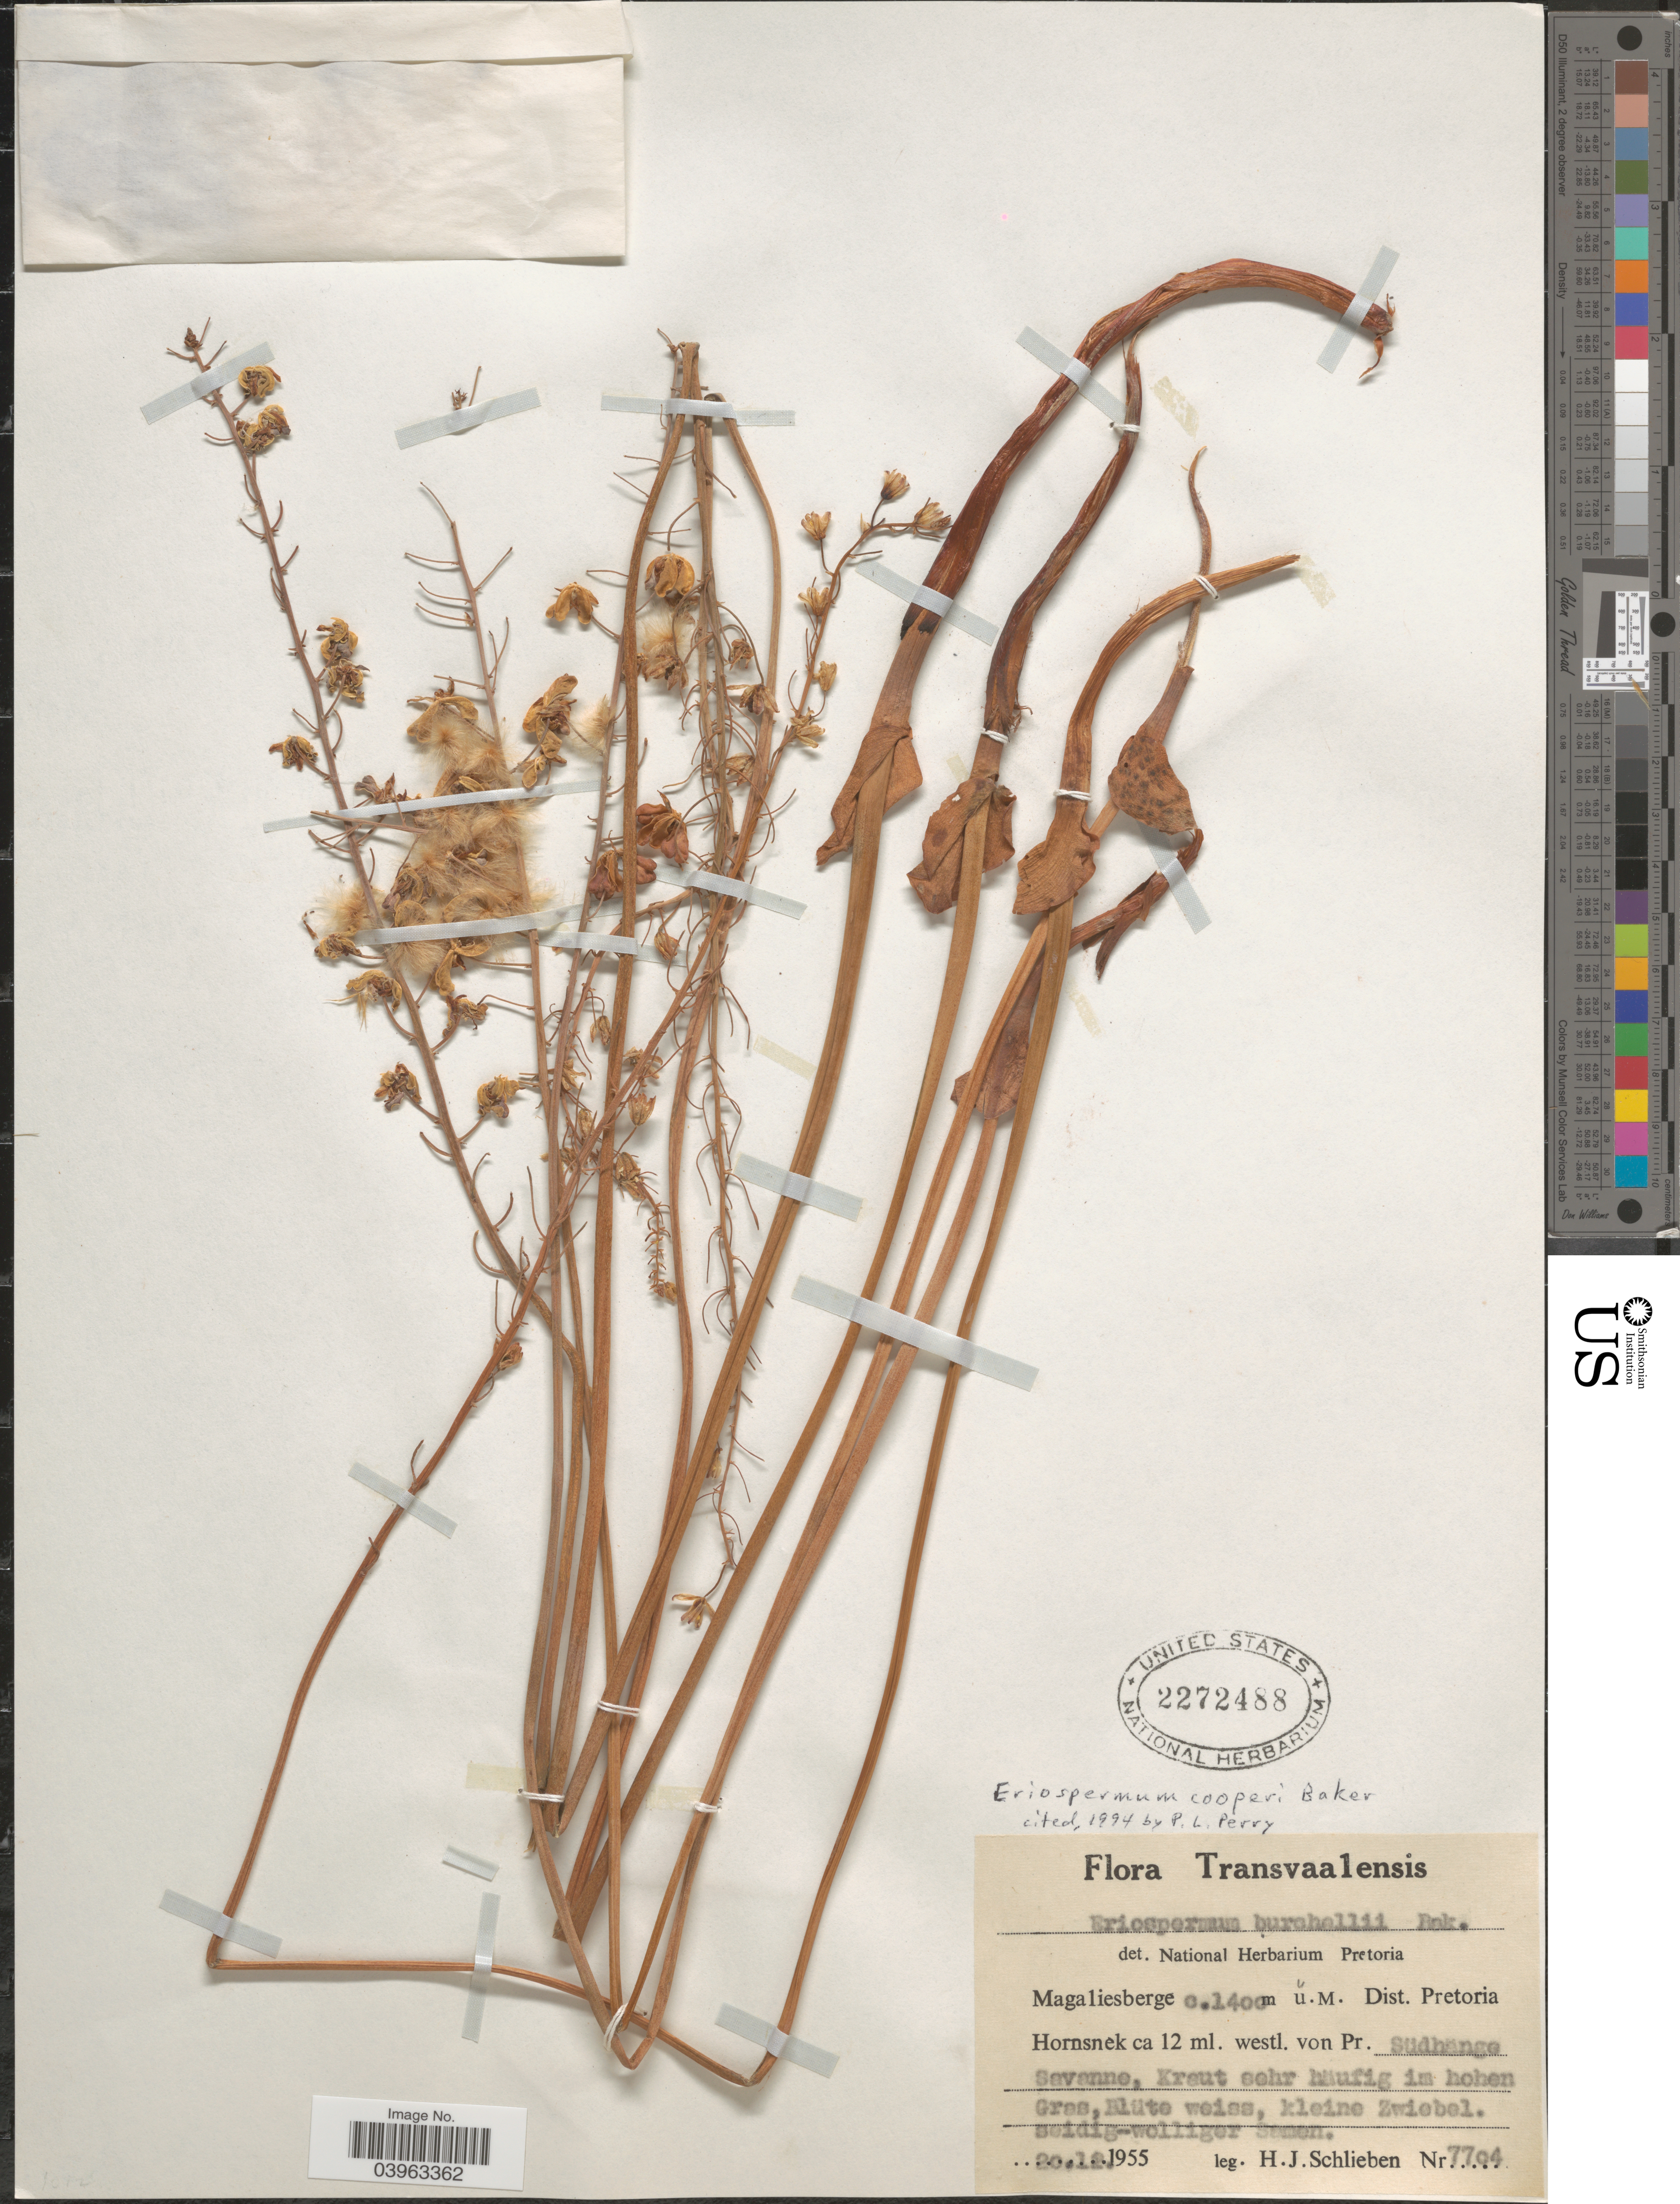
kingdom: Plantae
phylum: Tracheophyta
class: Liliopsida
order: Asparagales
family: Asparagaceae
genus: Eriospermum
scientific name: Eriospermum cooperi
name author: Baker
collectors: H. J. Schlieben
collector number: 7704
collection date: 1955-12-20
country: South Africa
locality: Transvaalensis. Magaliesberge. Dist. Pretoria. Hornsnek ca 12 ml. westl. von Pr. Südhänge.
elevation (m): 1400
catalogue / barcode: US 2272488